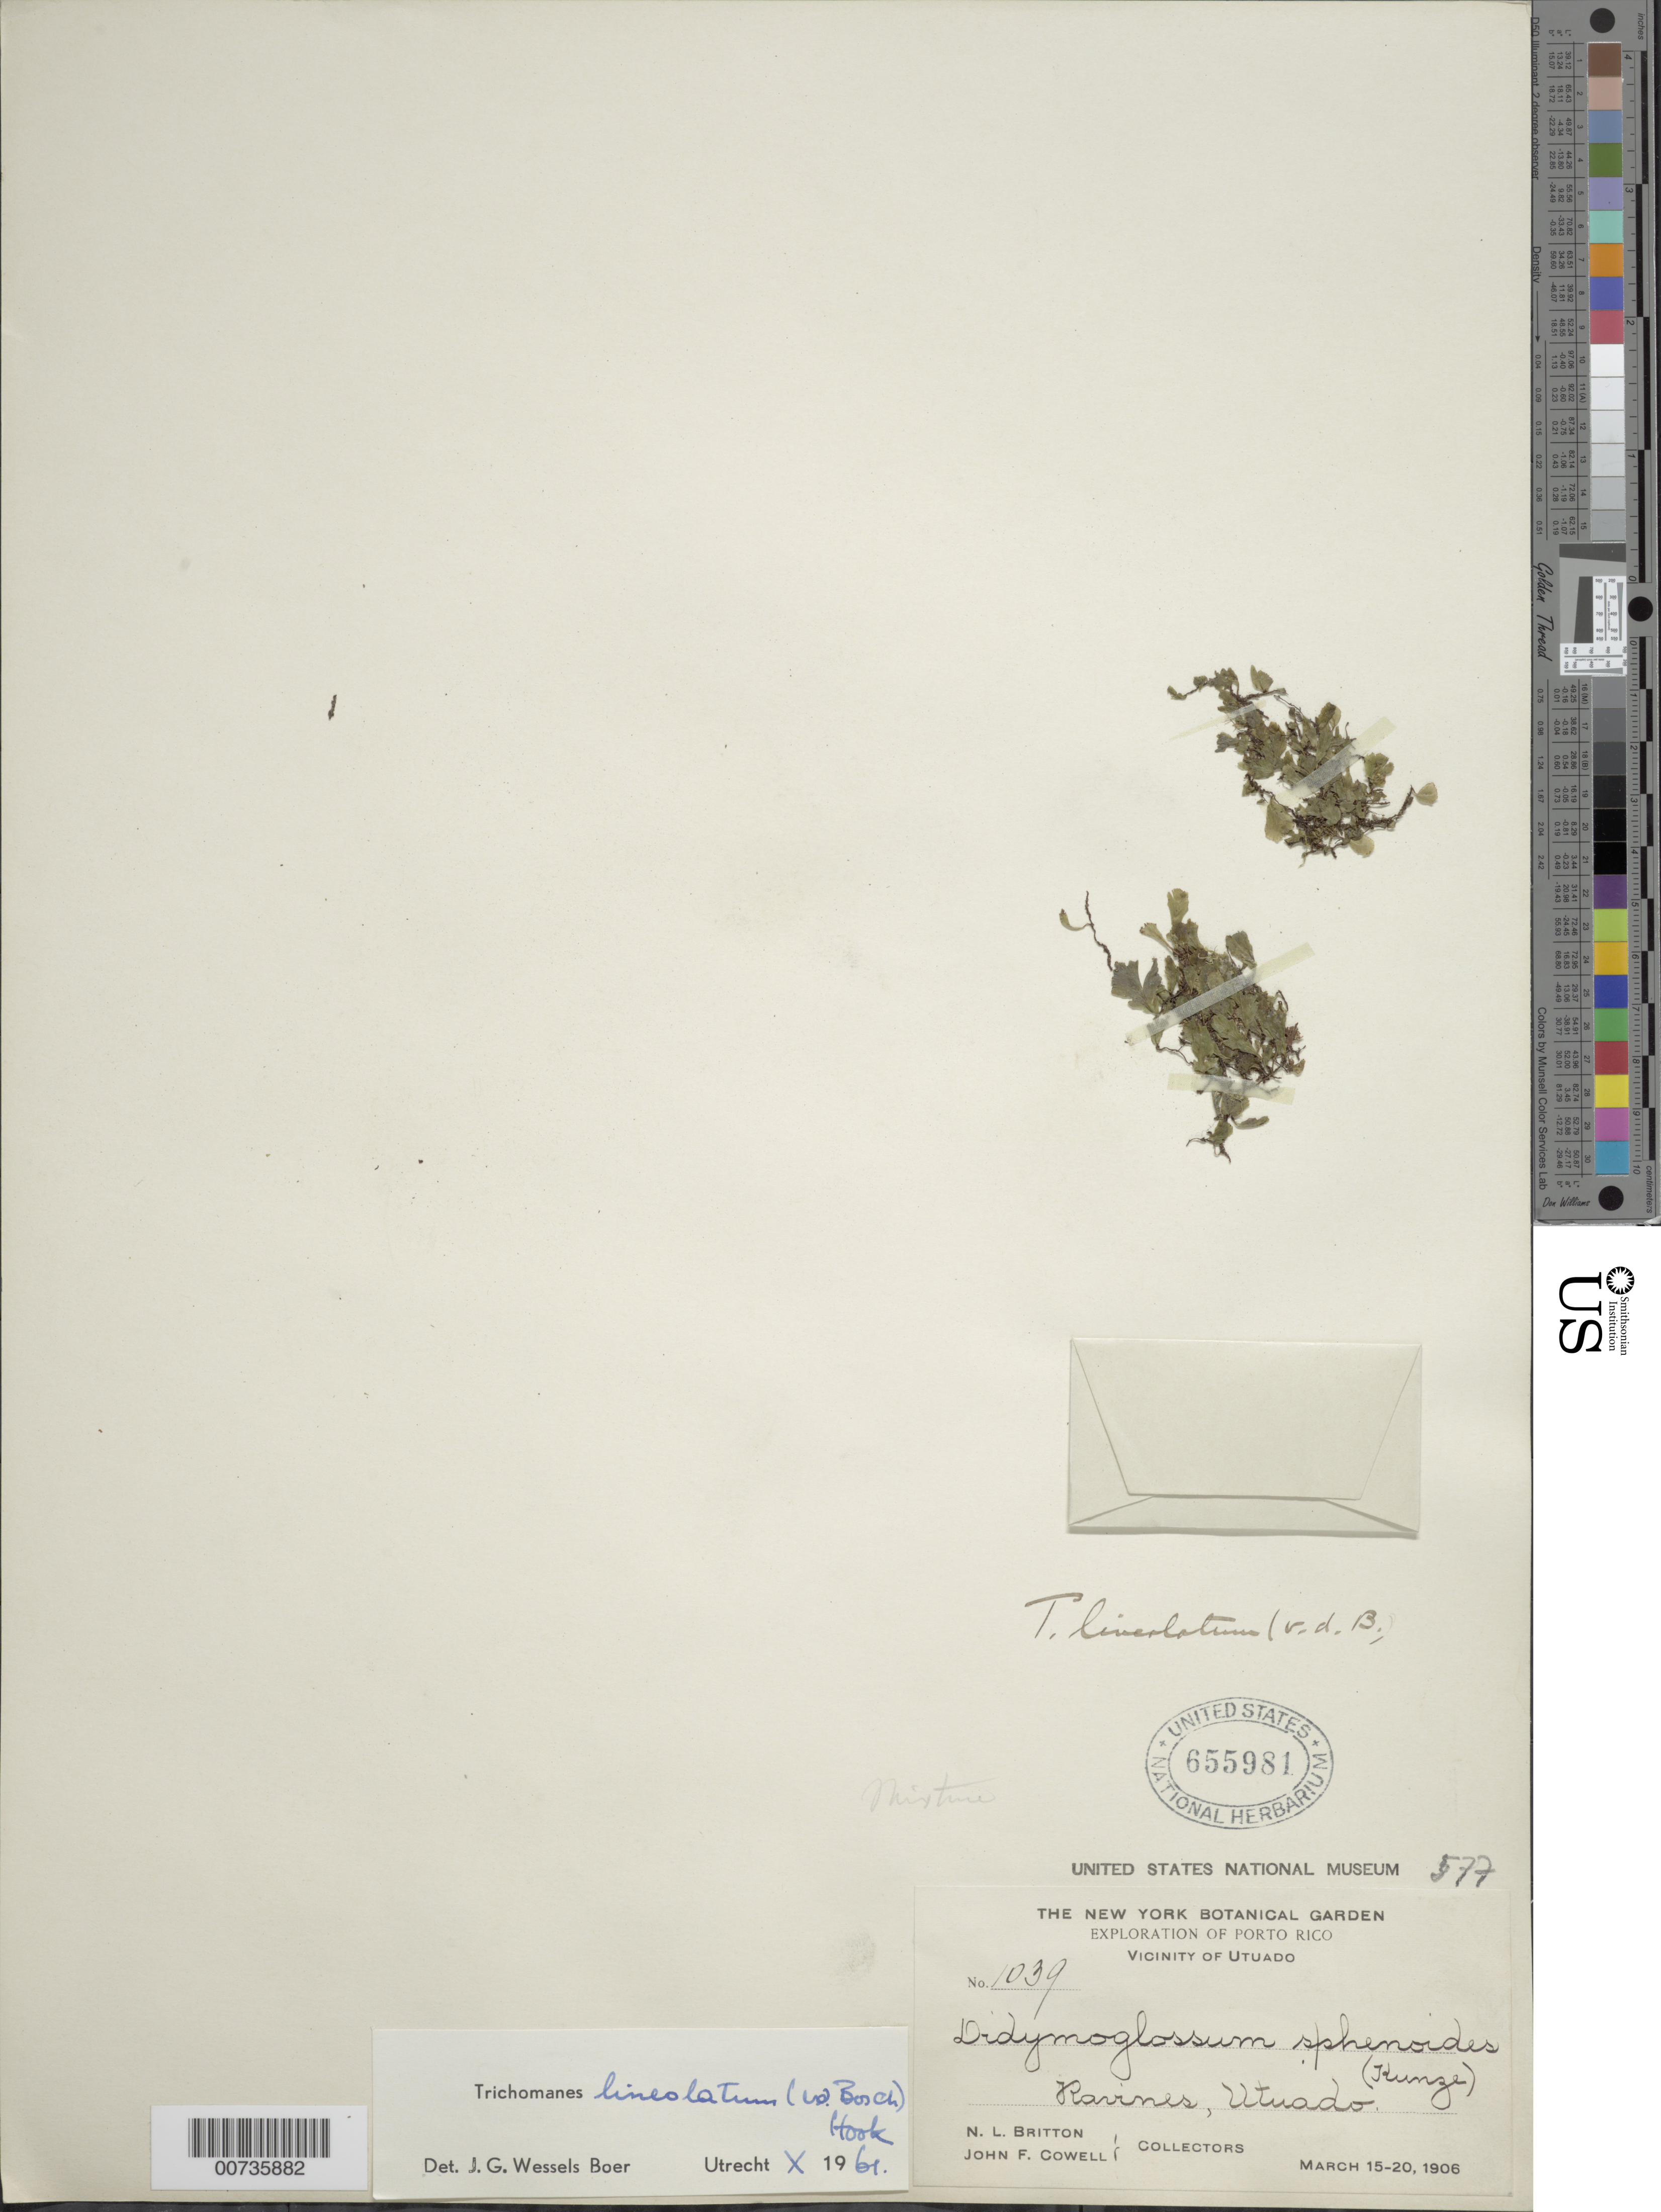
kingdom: Plantae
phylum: Tracheophyta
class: Polypodiopsida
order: Hymenophyllales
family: Hymenophyllaceae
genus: Didymoglossum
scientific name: Didymoglossum lineolatum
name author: Bosch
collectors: N. Britton & J. F. Cowell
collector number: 1039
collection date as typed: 15 Mar 1906 to 20 Mar 1906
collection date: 1906-03-15/1906-03-20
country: Puerto Rico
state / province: Utuado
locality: Utuado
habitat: Ravines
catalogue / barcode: US 655981